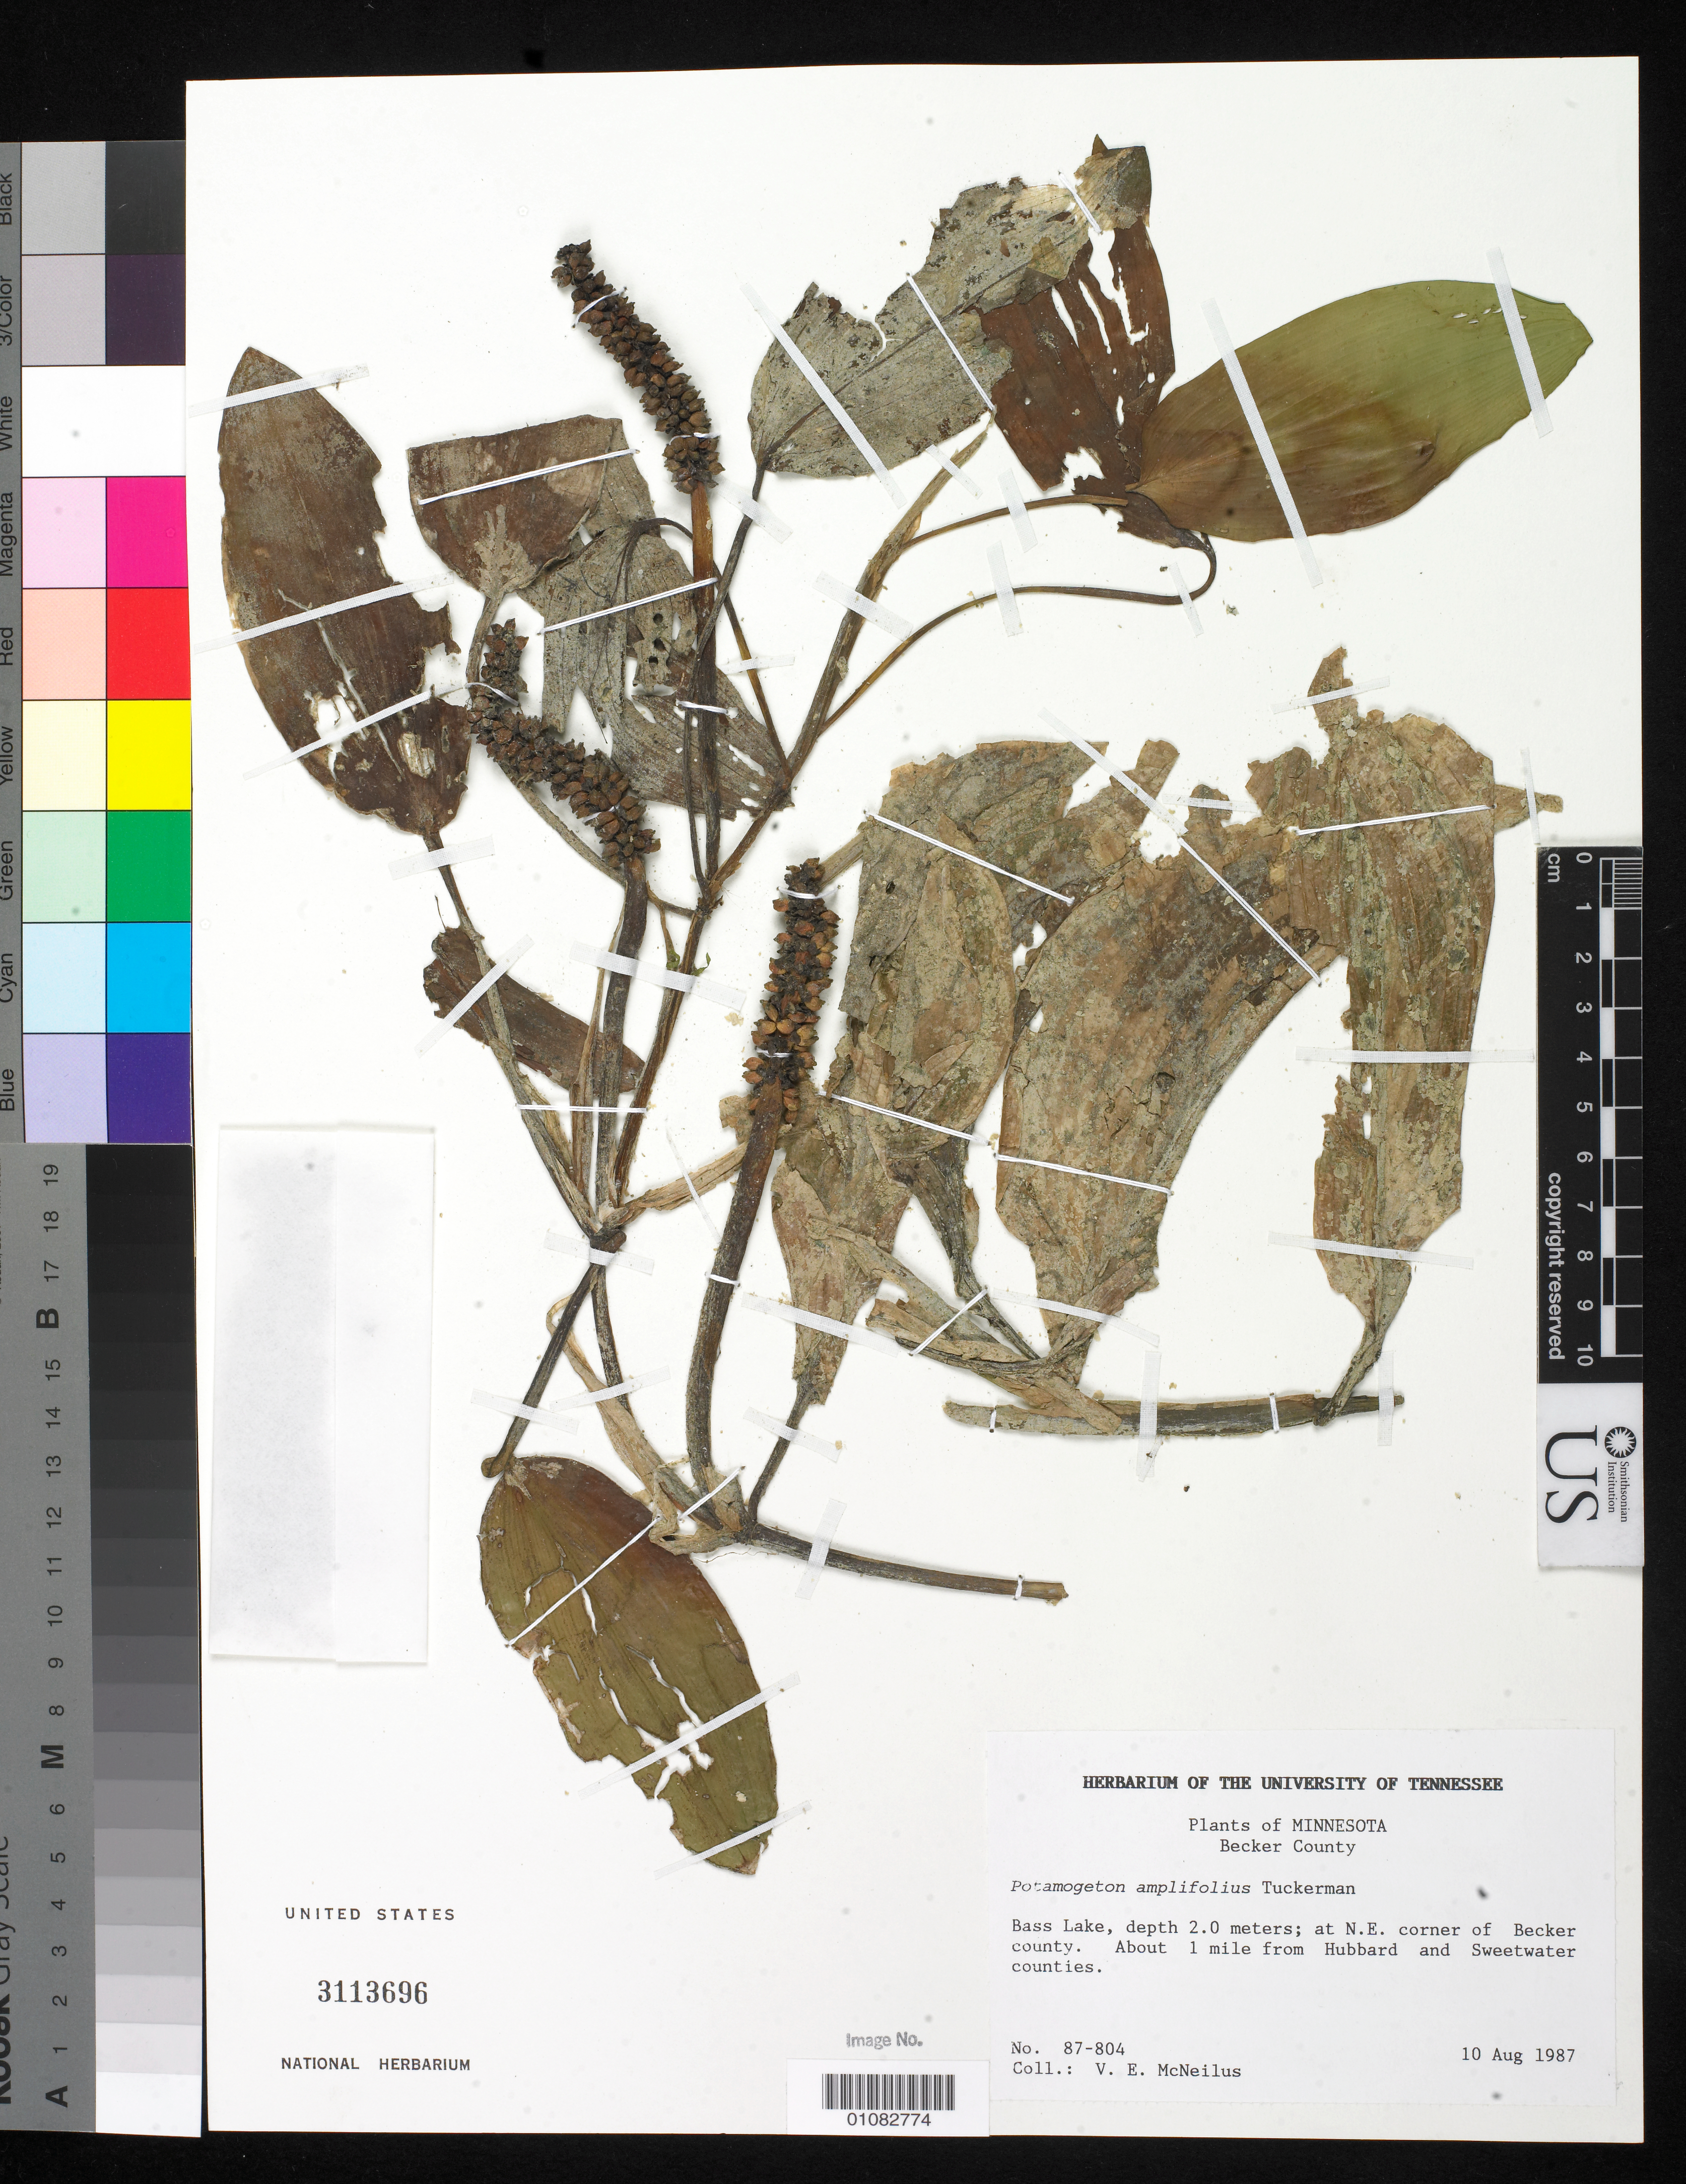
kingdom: Plantae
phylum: Tracheophyta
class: Liliopsida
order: Alismatales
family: Potamogetonaceae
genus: Potamogeton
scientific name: Potamogeton amplifolius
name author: Tuckerm.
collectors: V. McNeilus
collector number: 87-804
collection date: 1987-08-10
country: United States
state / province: Minnesota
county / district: Becker County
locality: NE corner of Becker County, Bass Lake; about 1 mi. from Hubbard and Sweetwater counties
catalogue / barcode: US 3113696